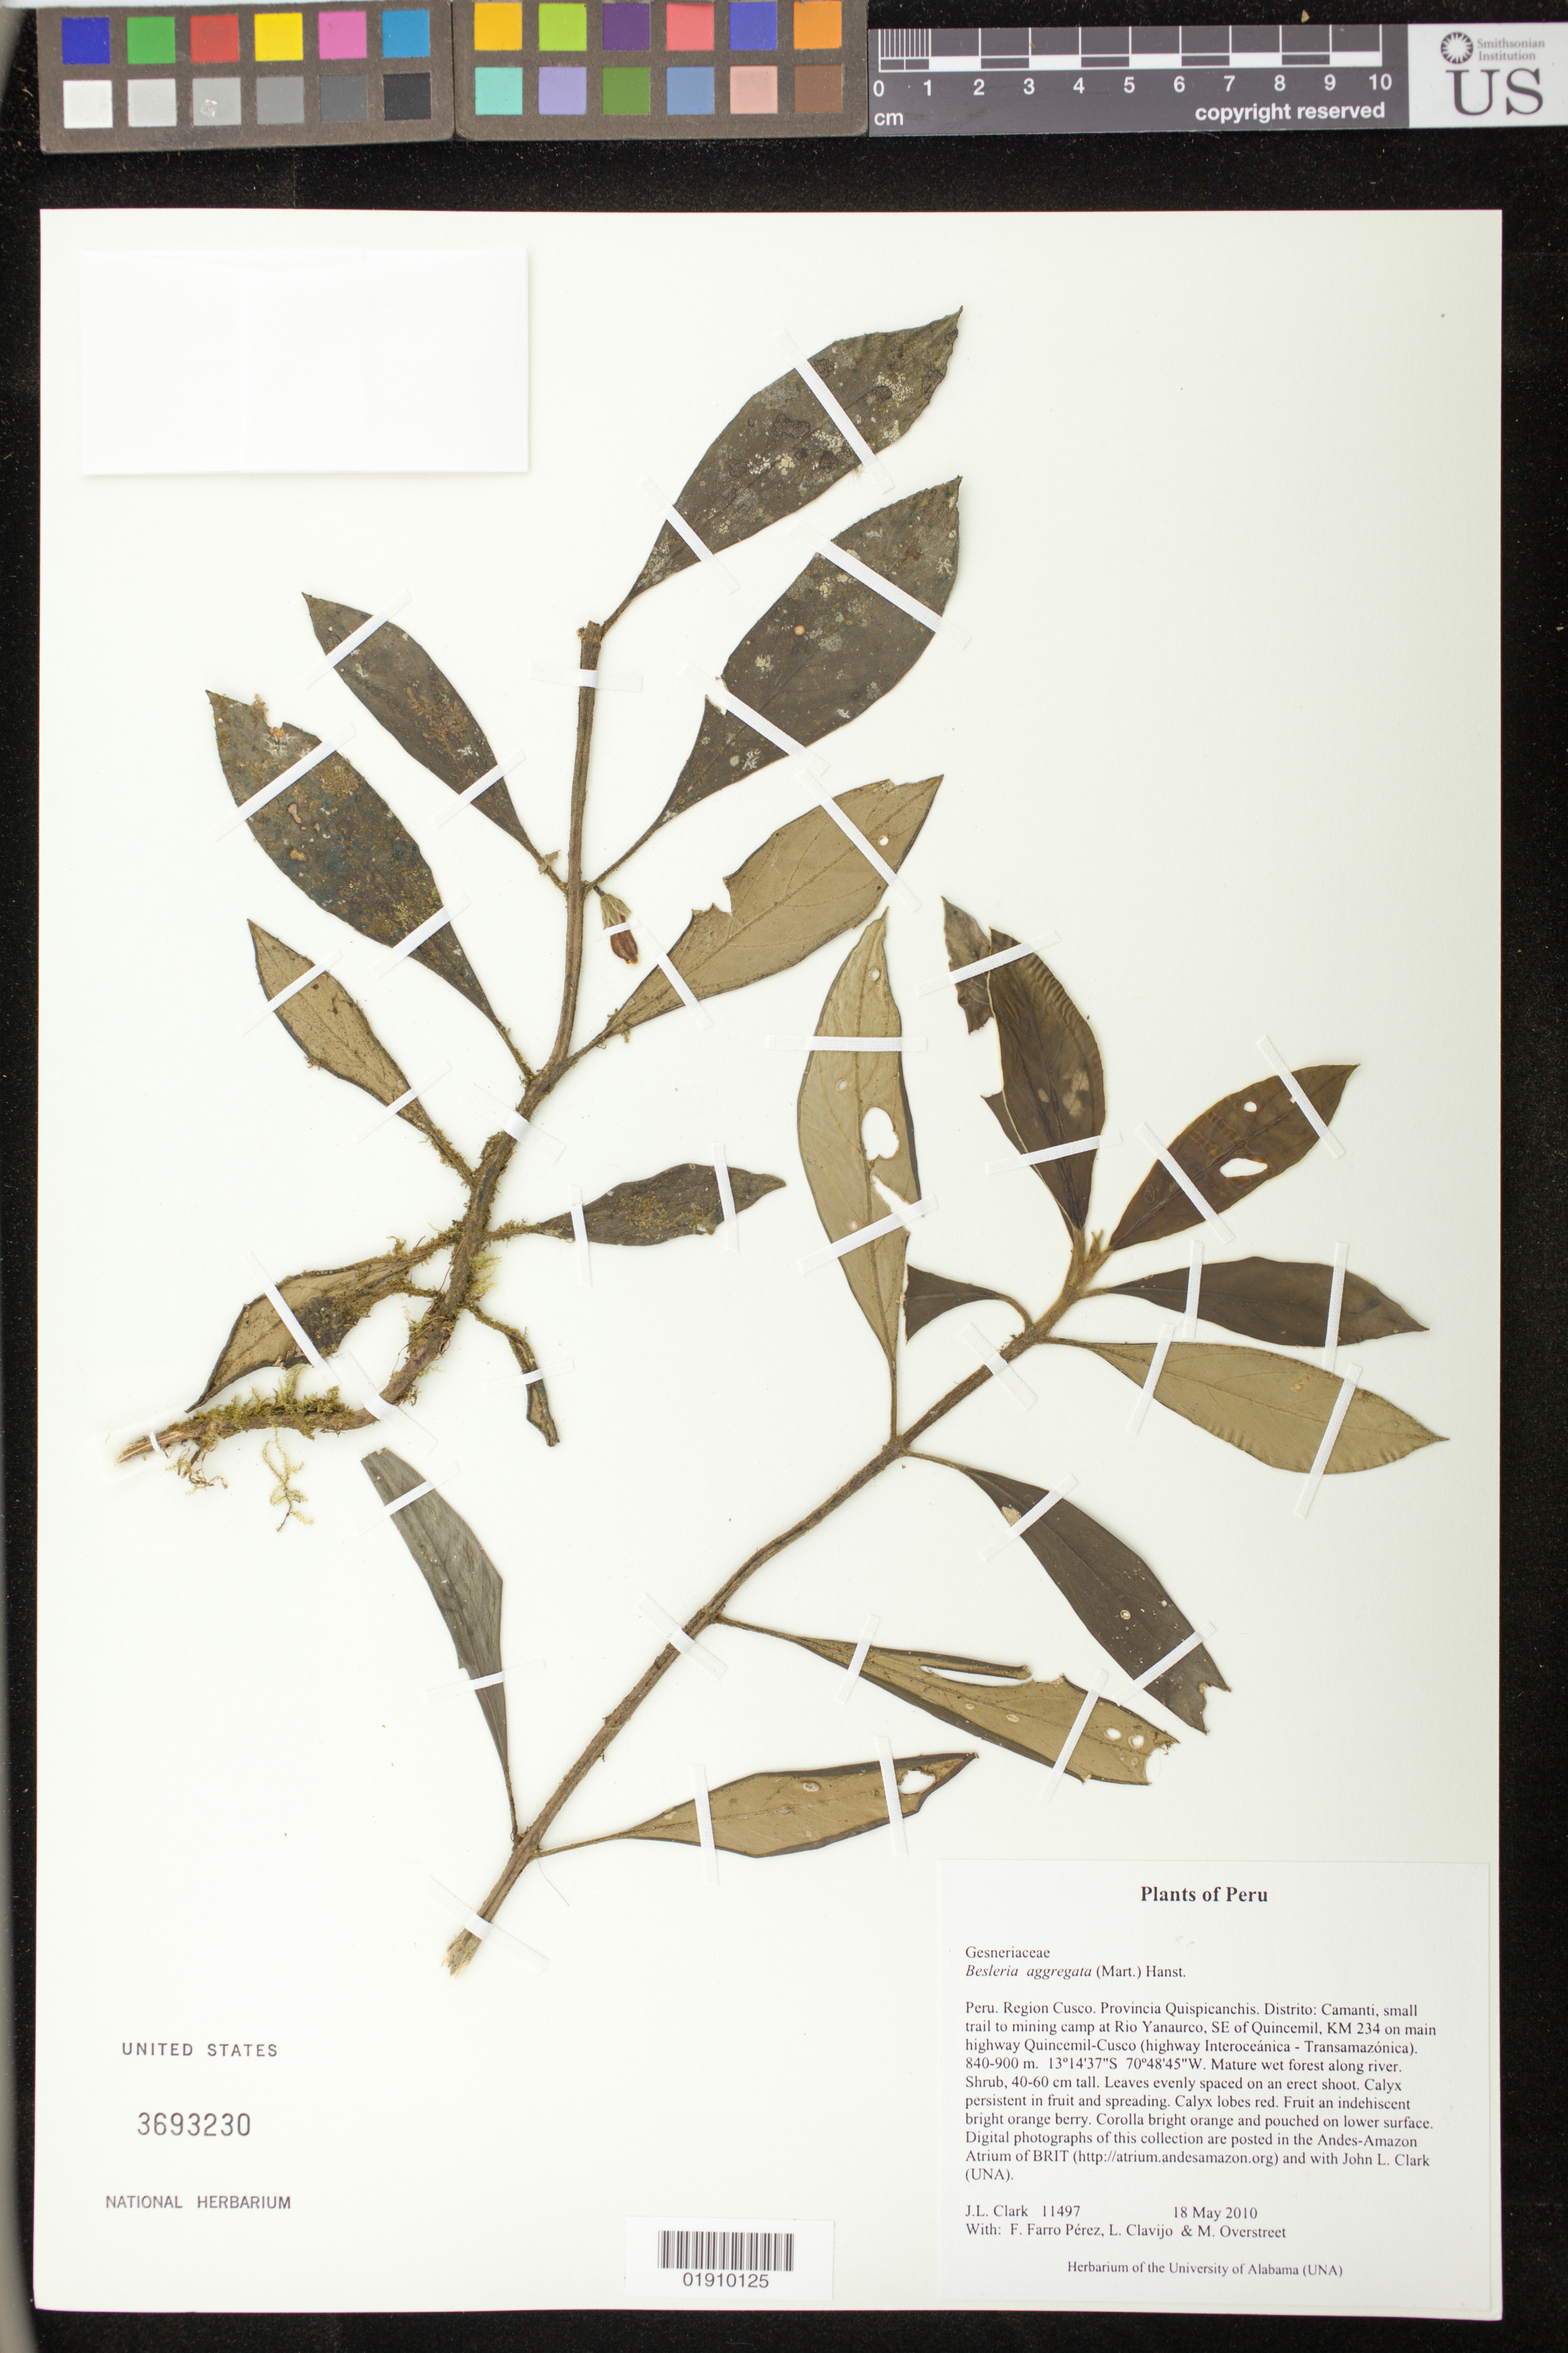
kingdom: Plantae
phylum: Tracheophyta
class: Magnoliopsida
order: Lamiales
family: Gesneriaceae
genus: Besleria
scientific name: Besleria aggregata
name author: (Mart.) Hanst.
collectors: J. L. Clark, F. Farro Pérez, L. Clavijo & M. Overstreet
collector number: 11497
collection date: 2010-05-18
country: Peru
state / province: Cusco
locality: Provincia Quispicanchis. Distrito: Camanti, small trail to mining camp at Rio Yanaurco, SE of Quincemil, KM 234 on main highway Quincemil-Cusco (highway Interoceánica - Transamazónica).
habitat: Mature wet forest along river.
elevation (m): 840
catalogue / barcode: US 3693230